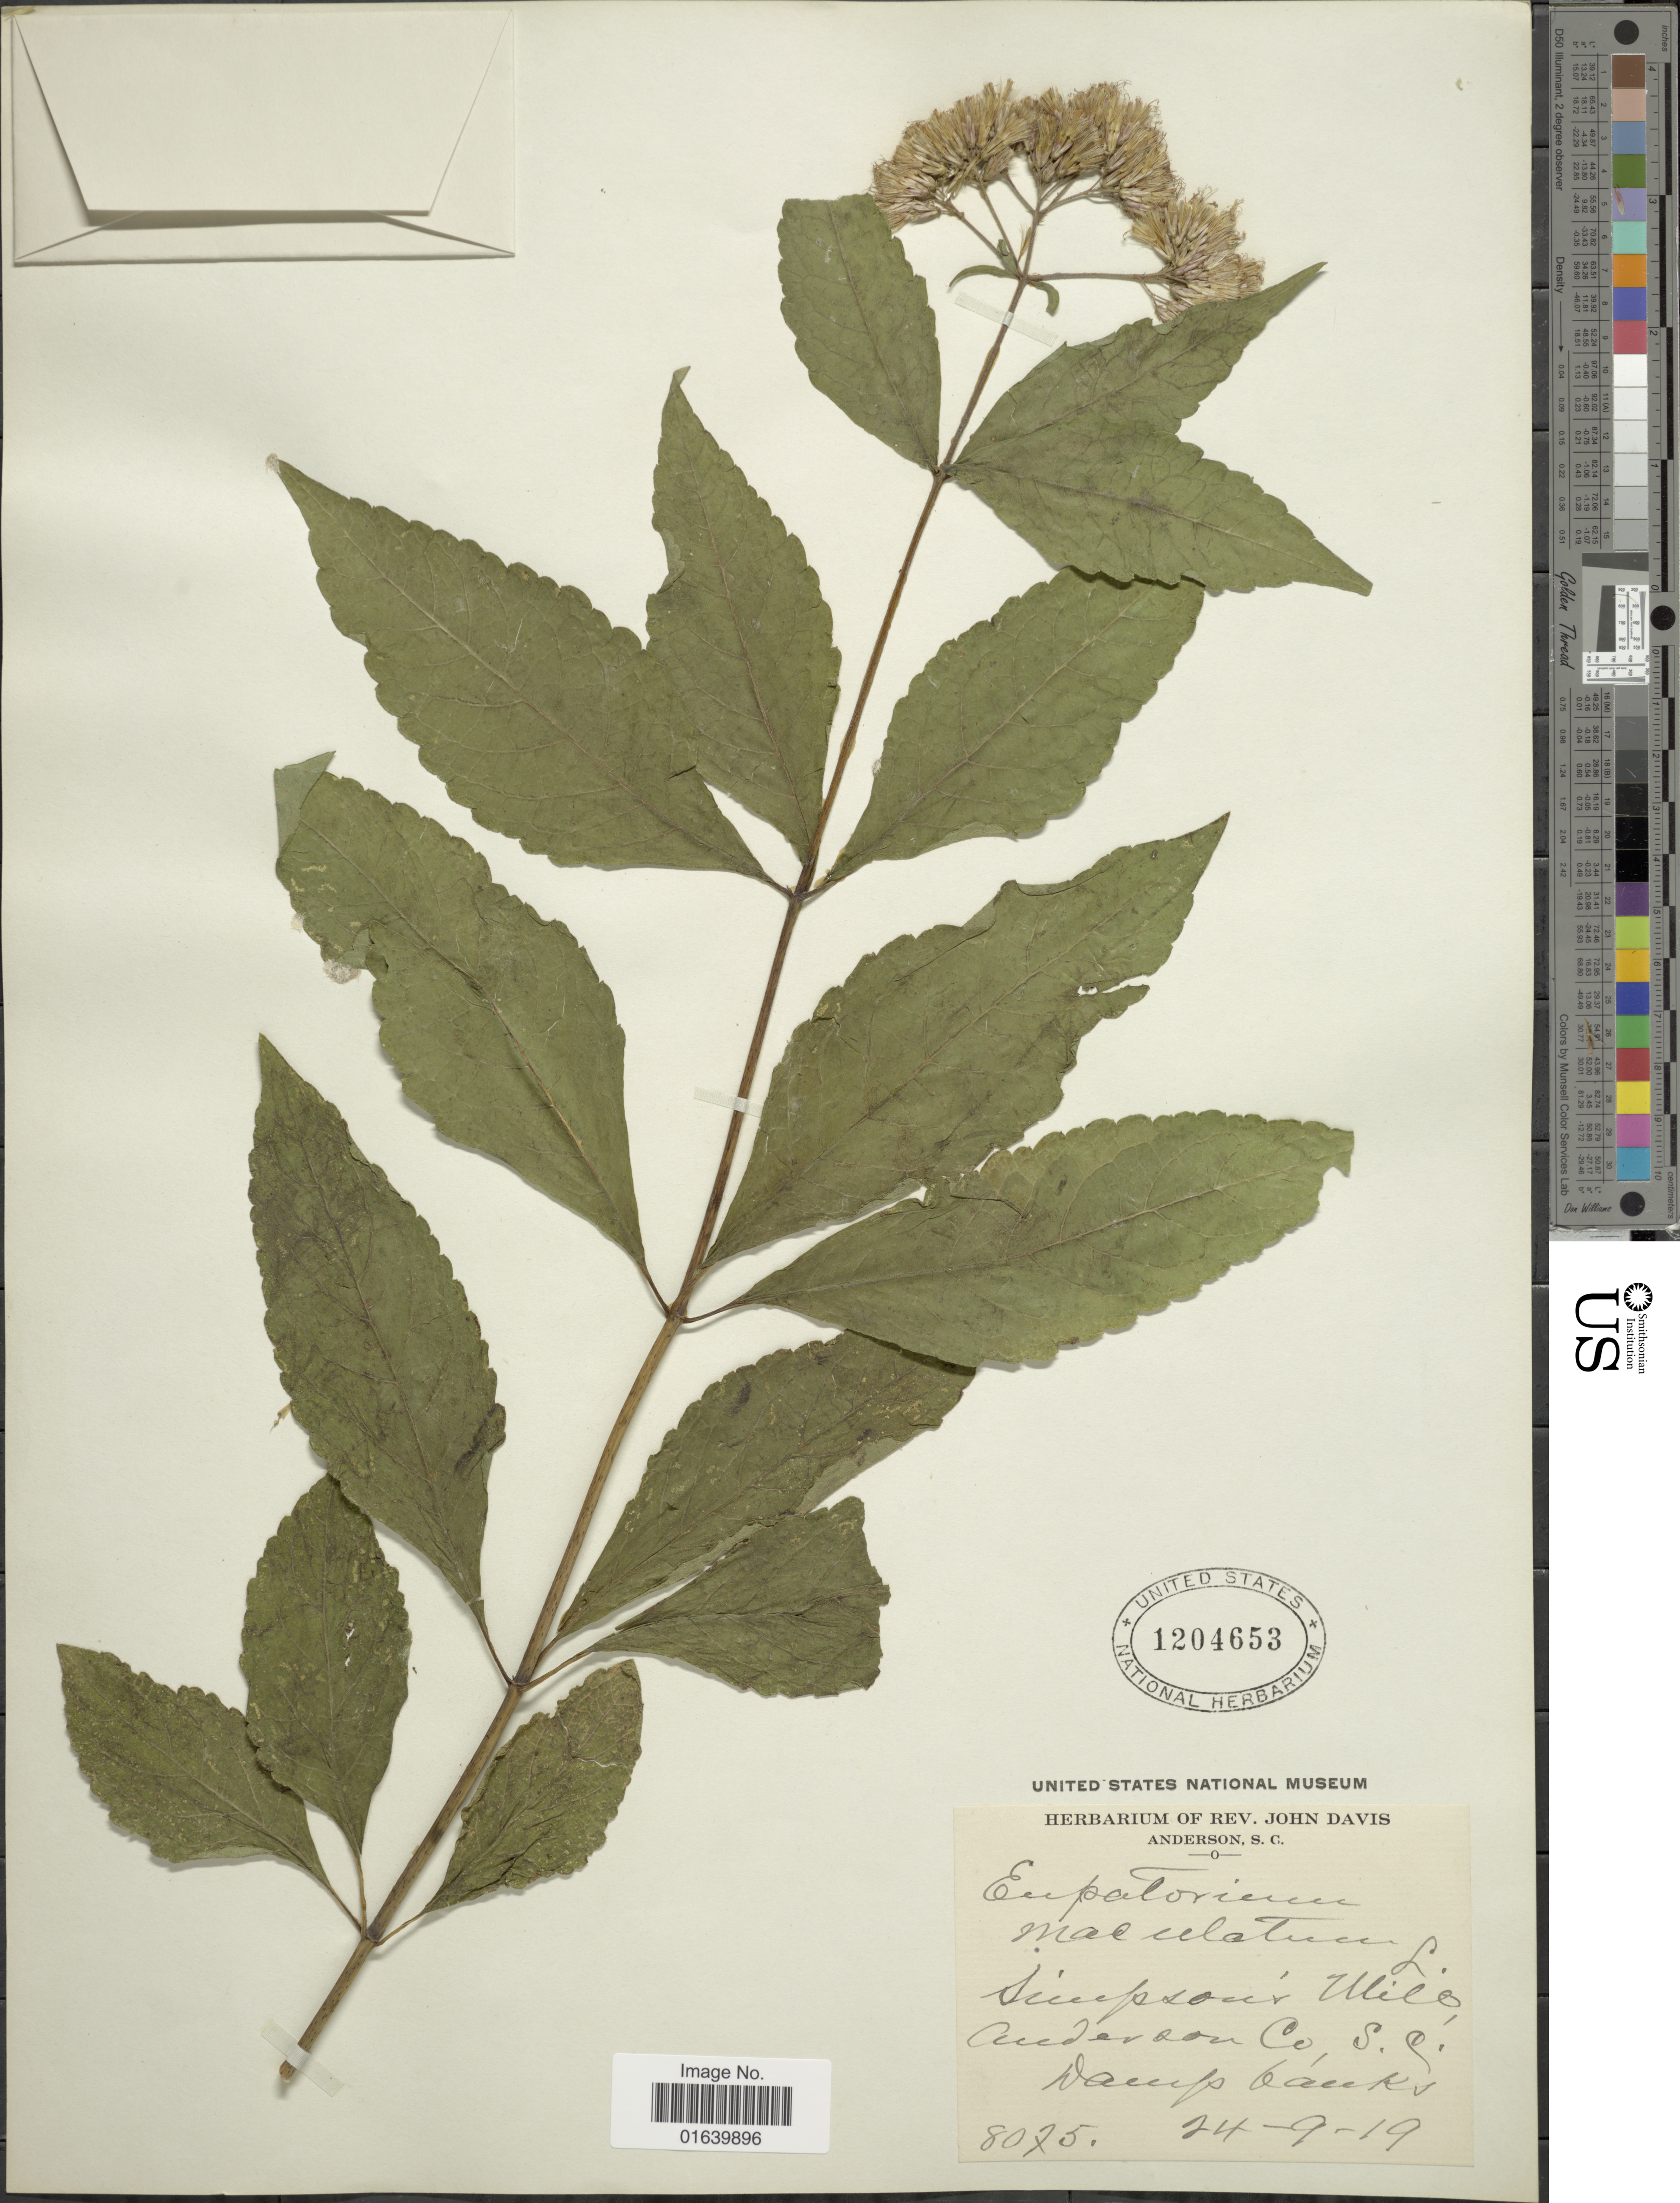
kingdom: Plantae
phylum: Tracheophyta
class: Magnoliopsida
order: Asterales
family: Asteraceae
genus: Eupatorium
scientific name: Eupatorium purpureum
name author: (L.) E.E. Lamont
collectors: ex herb. Rev. John Davis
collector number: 8075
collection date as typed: Transcribed d/m/y: 24/9/19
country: United States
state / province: South Carolina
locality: Anderson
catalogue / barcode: US 1204653